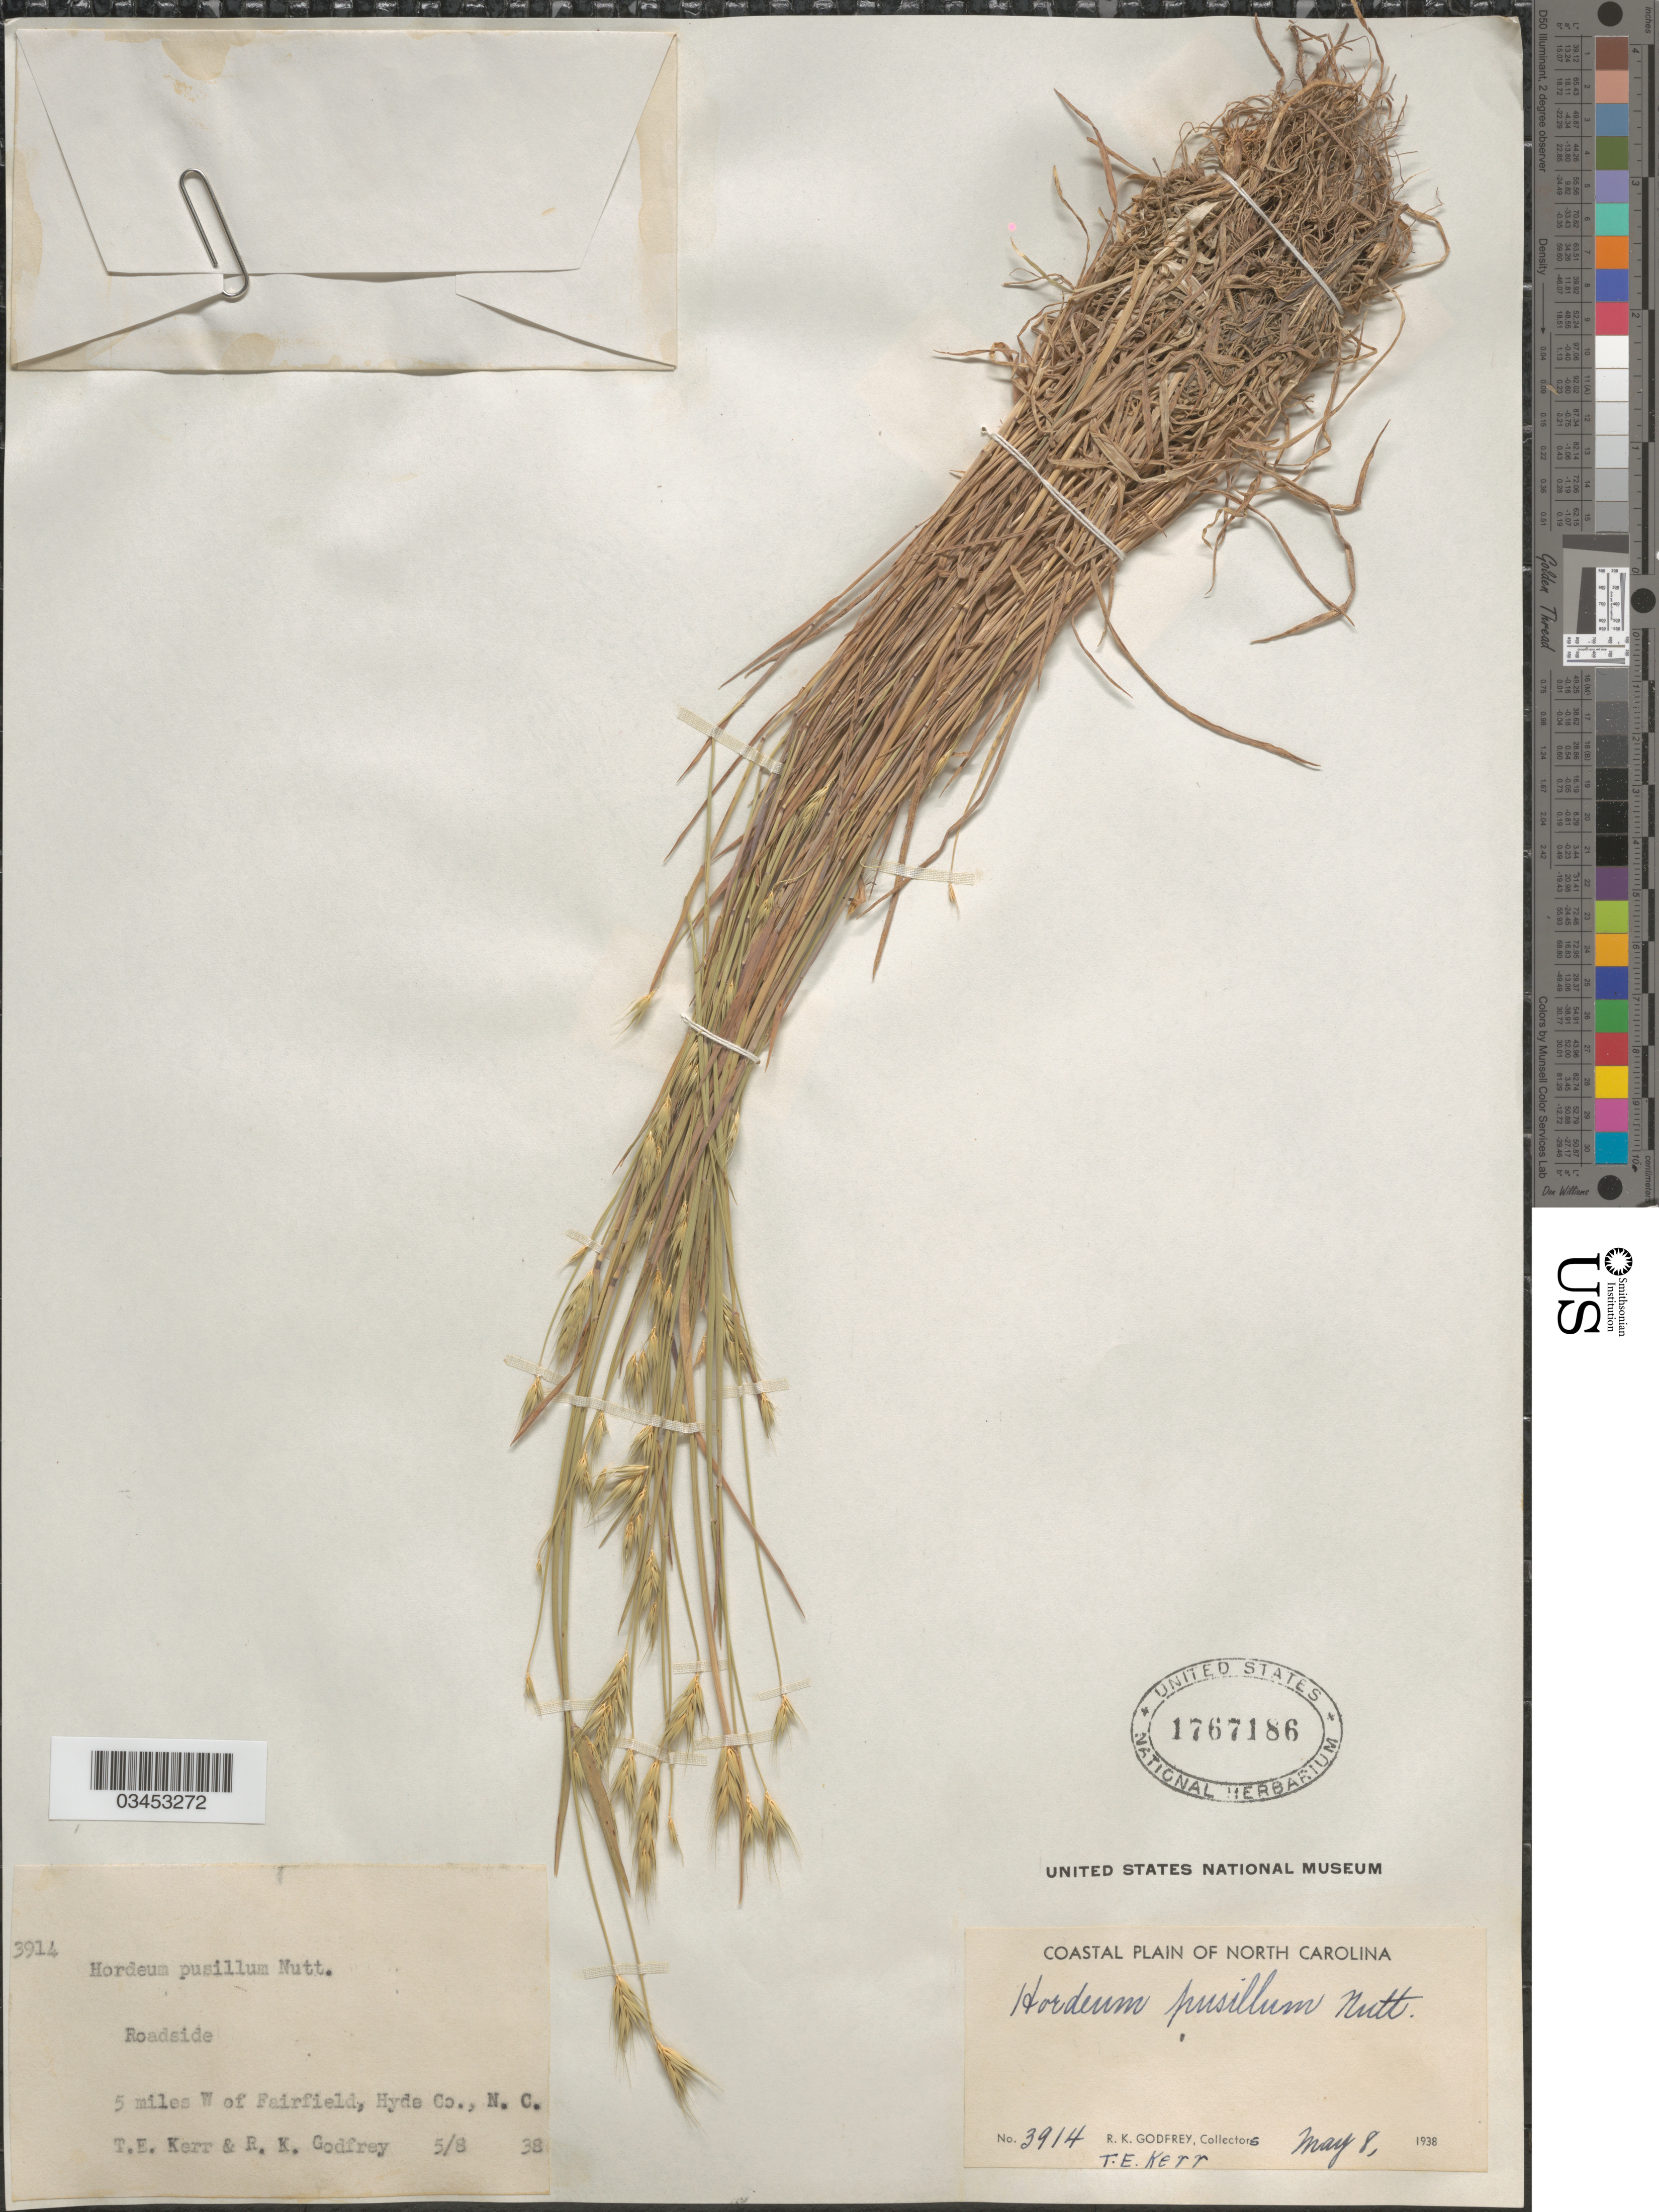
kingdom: Plantae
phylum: Tracheophyta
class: Liliopsida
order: Poales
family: Poaceae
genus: Hordeum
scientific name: Hordeum pusillum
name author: Nutt.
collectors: T. E. Kerr & R. K. Godfrey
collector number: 3914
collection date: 1938-05-08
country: United States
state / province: North Carolina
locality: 5 miles W of Fairfield, Hyde Co. Coastal Plain.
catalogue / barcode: US 1767186